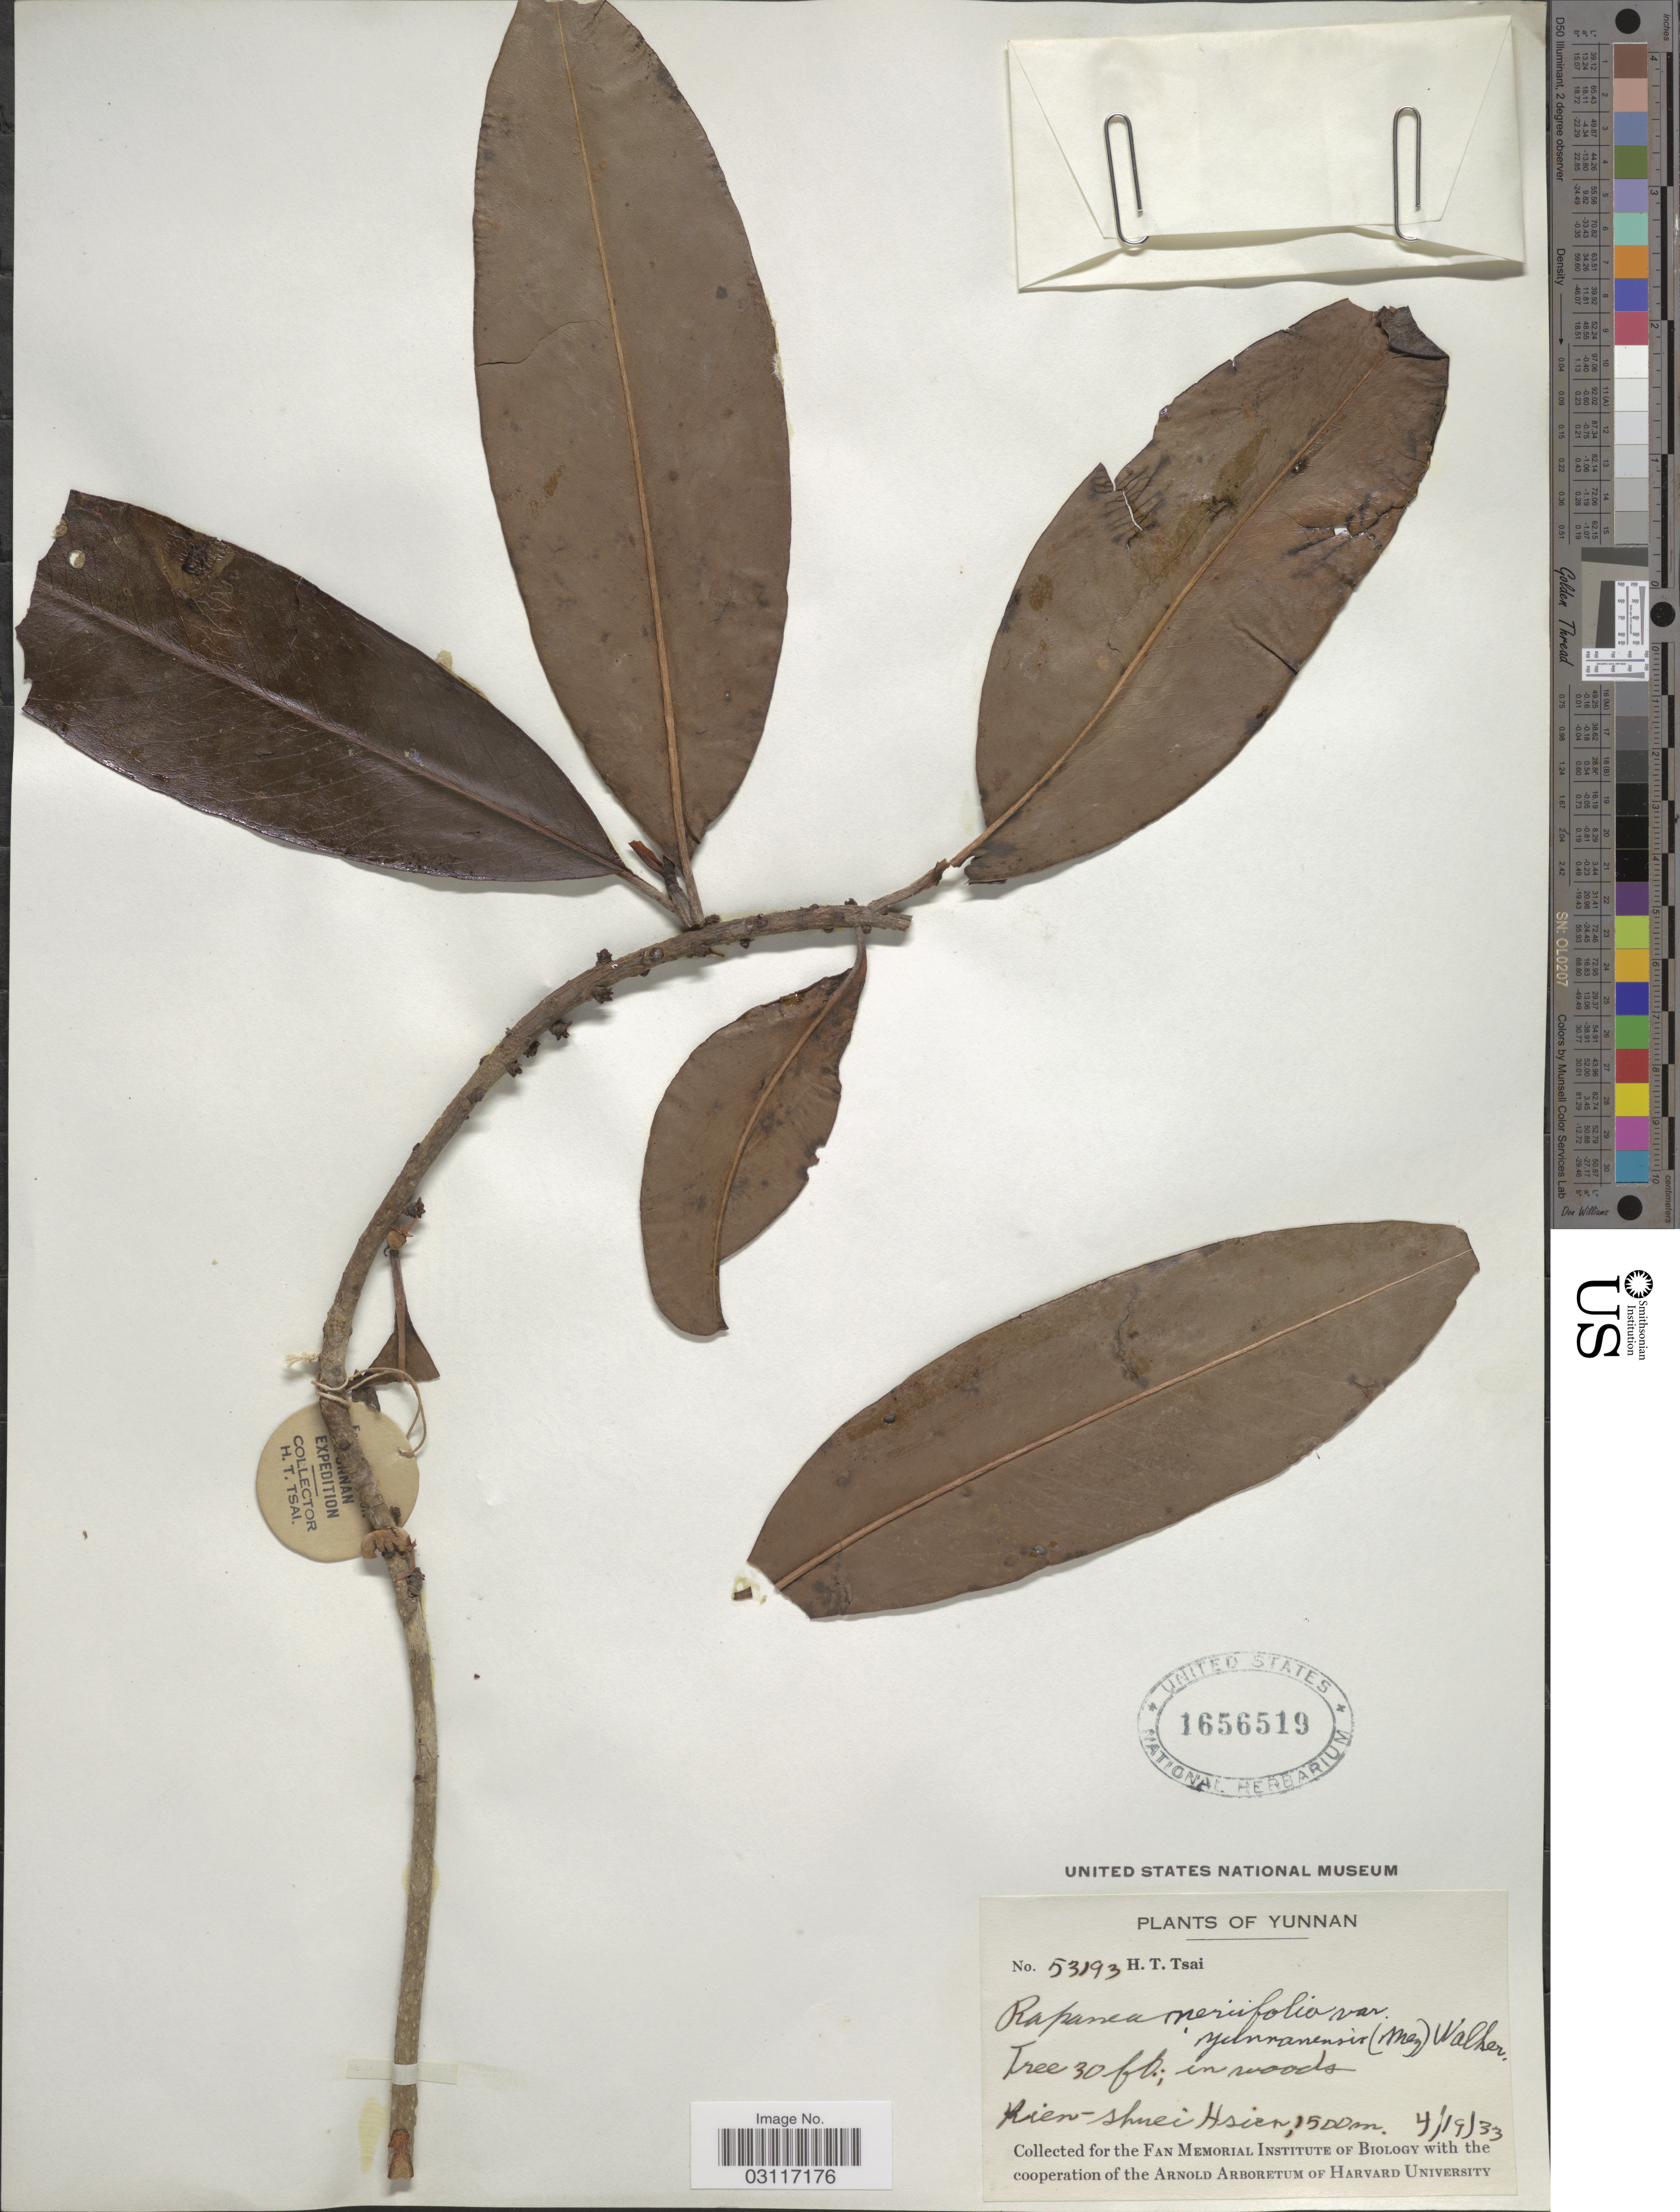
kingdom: Plantae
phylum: Tracheophyta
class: Magnoliopsida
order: Ericales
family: Primulaceae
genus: Myrsine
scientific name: Myrsine seguinii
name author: H. Lév.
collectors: H. Tsai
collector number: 53193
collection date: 1933-04-19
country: China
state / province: Yunnan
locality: Kien-shuei Hsien.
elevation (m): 1500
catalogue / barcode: US 1656519